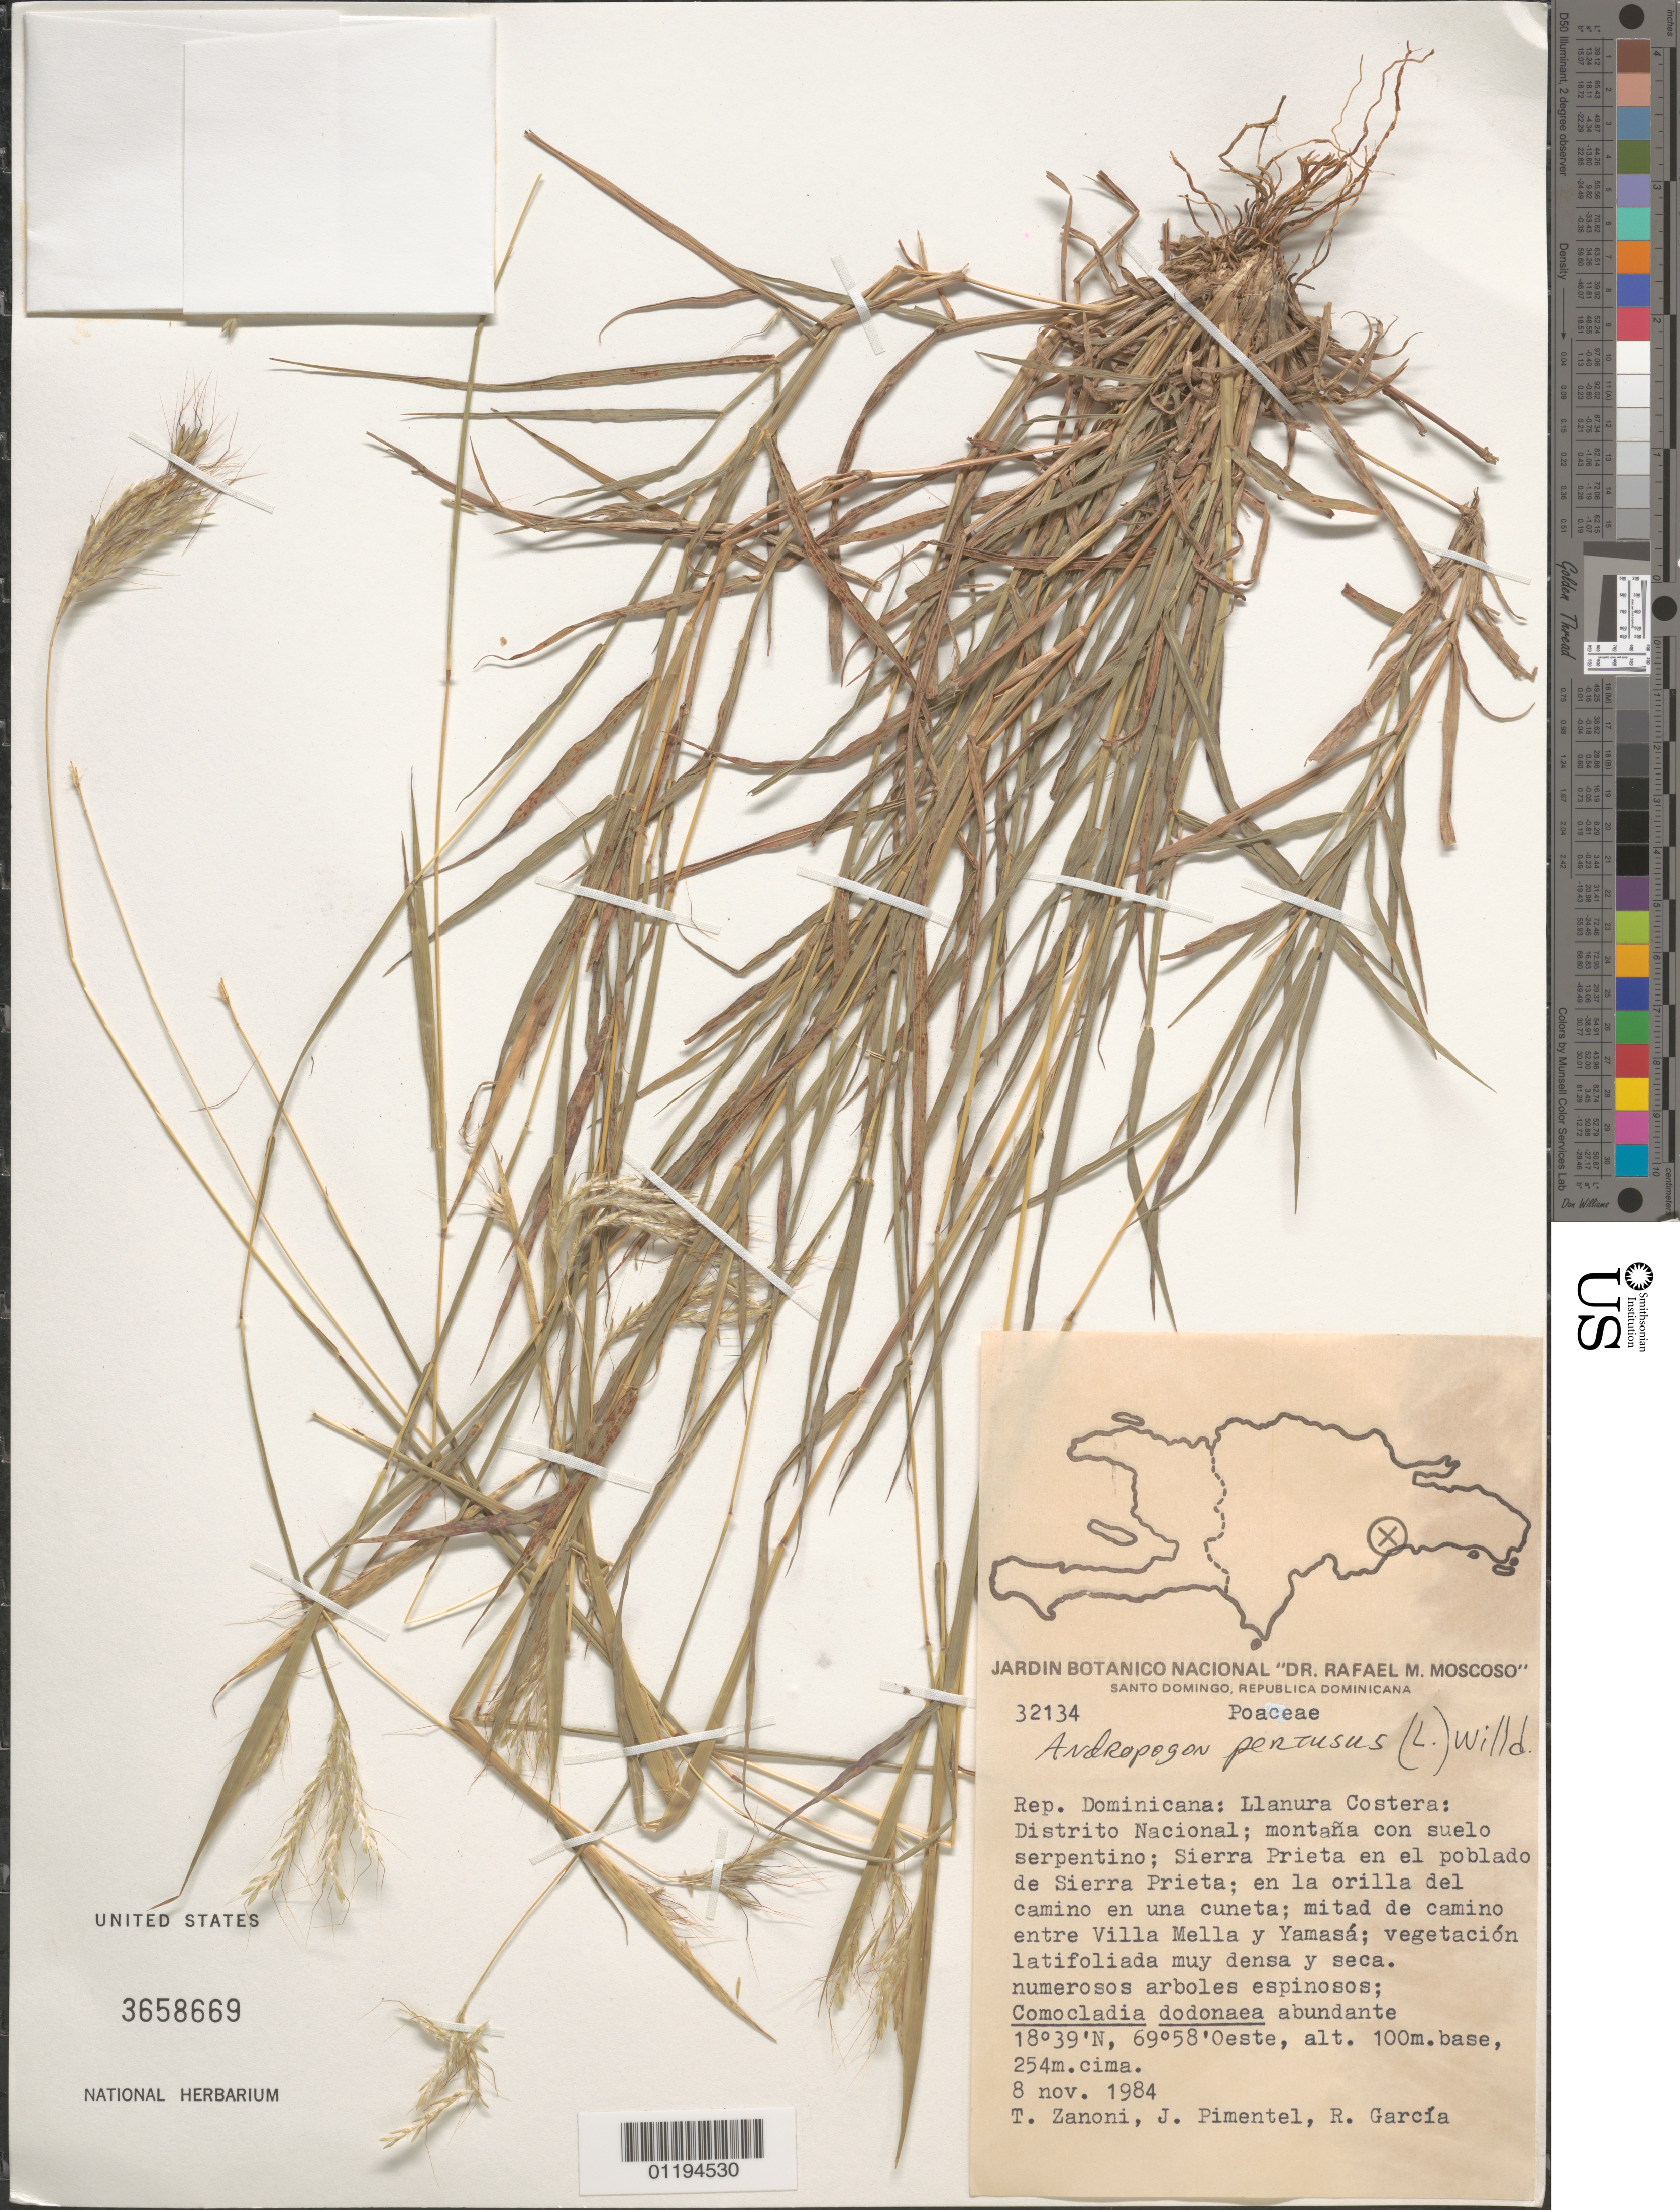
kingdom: Plantae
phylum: Tracheophyta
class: Liliopsida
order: Poales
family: Poaceae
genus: Andropogon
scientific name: Andropogon pertusus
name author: (L.) Willd.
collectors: T. A. Zanoni, J. Pimental & R. Garcia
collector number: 32134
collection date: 1984-11-08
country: Dominican Republic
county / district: Nacional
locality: in the Village of Sierra Prieta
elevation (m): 100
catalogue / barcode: US 3658669